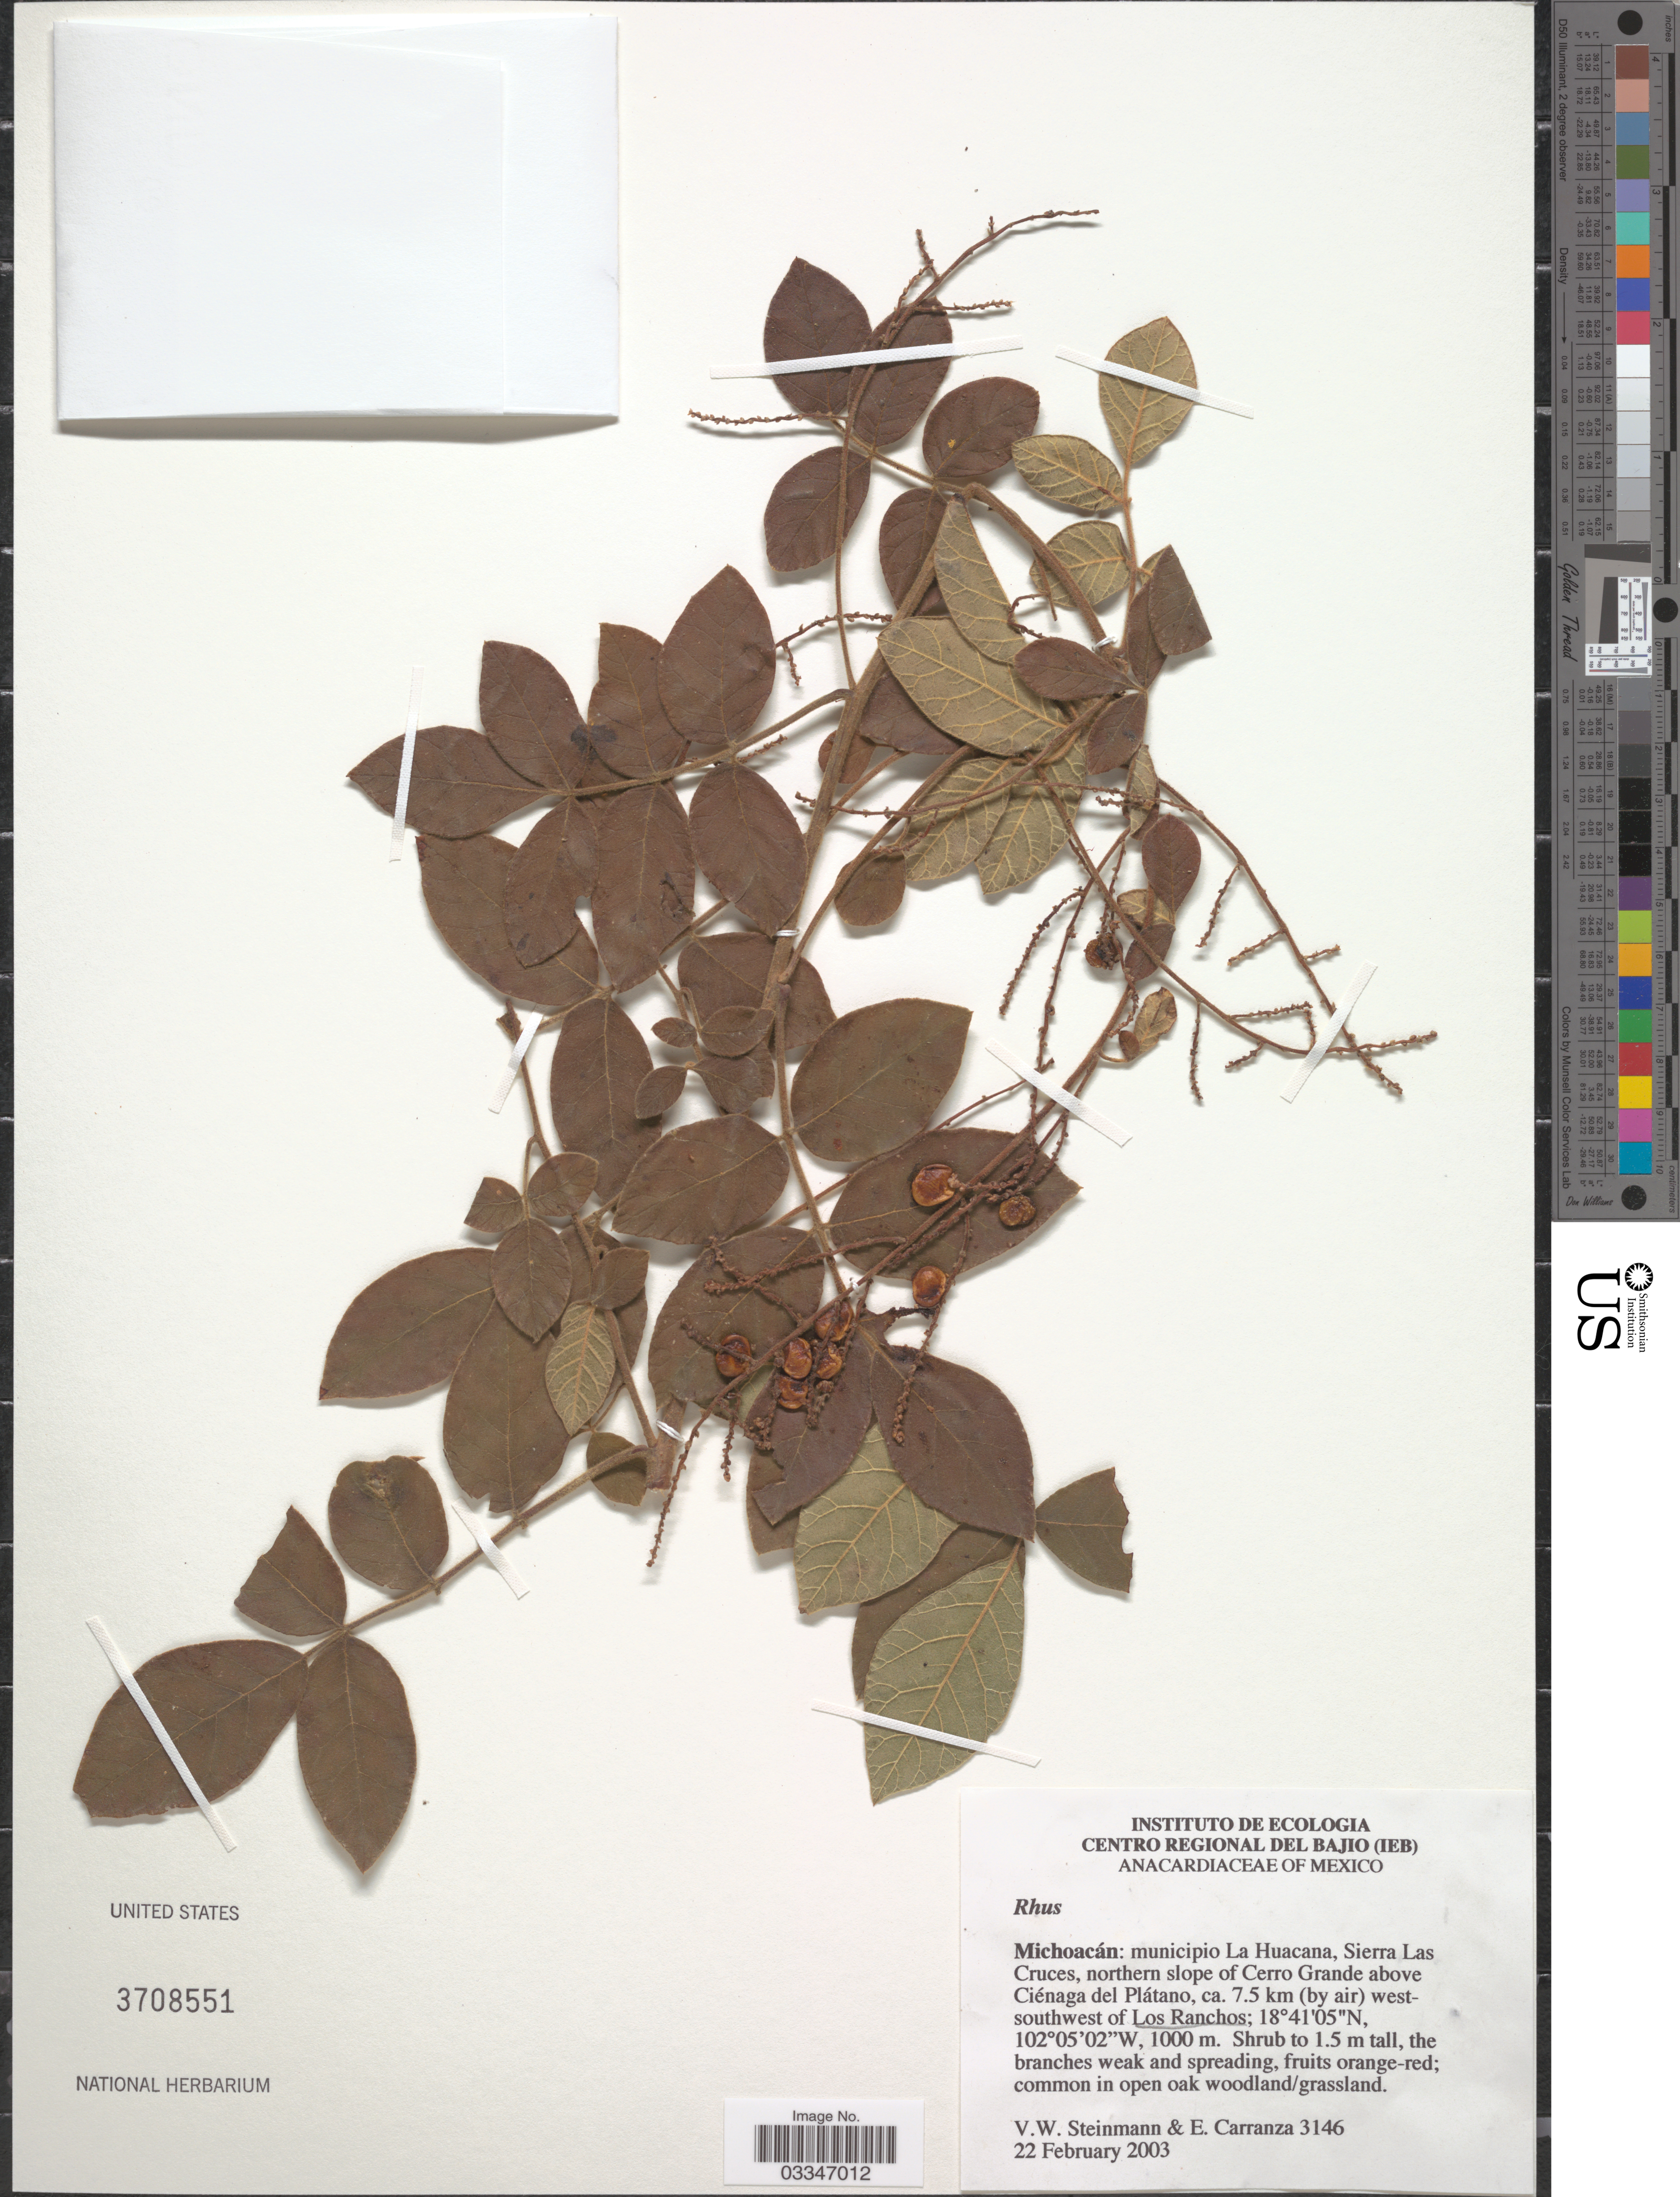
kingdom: Plantae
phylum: Tracheophyta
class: Magnoliopsida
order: Sapindales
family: Anacardiaceae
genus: Rhus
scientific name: Rhus sp.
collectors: V. W. Steinmann & E. Carranza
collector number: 3146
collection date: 2003-02-22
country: Mexico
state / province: Michoacán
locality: Municipio La Huacana, Sierra Las Cruces, northern slope of Cerro Grande above Ciénaga del Plátano, ca. 7.5 km (by air)west-southwest of Los Ranchos.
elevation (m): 1000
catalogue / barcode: US 3708551